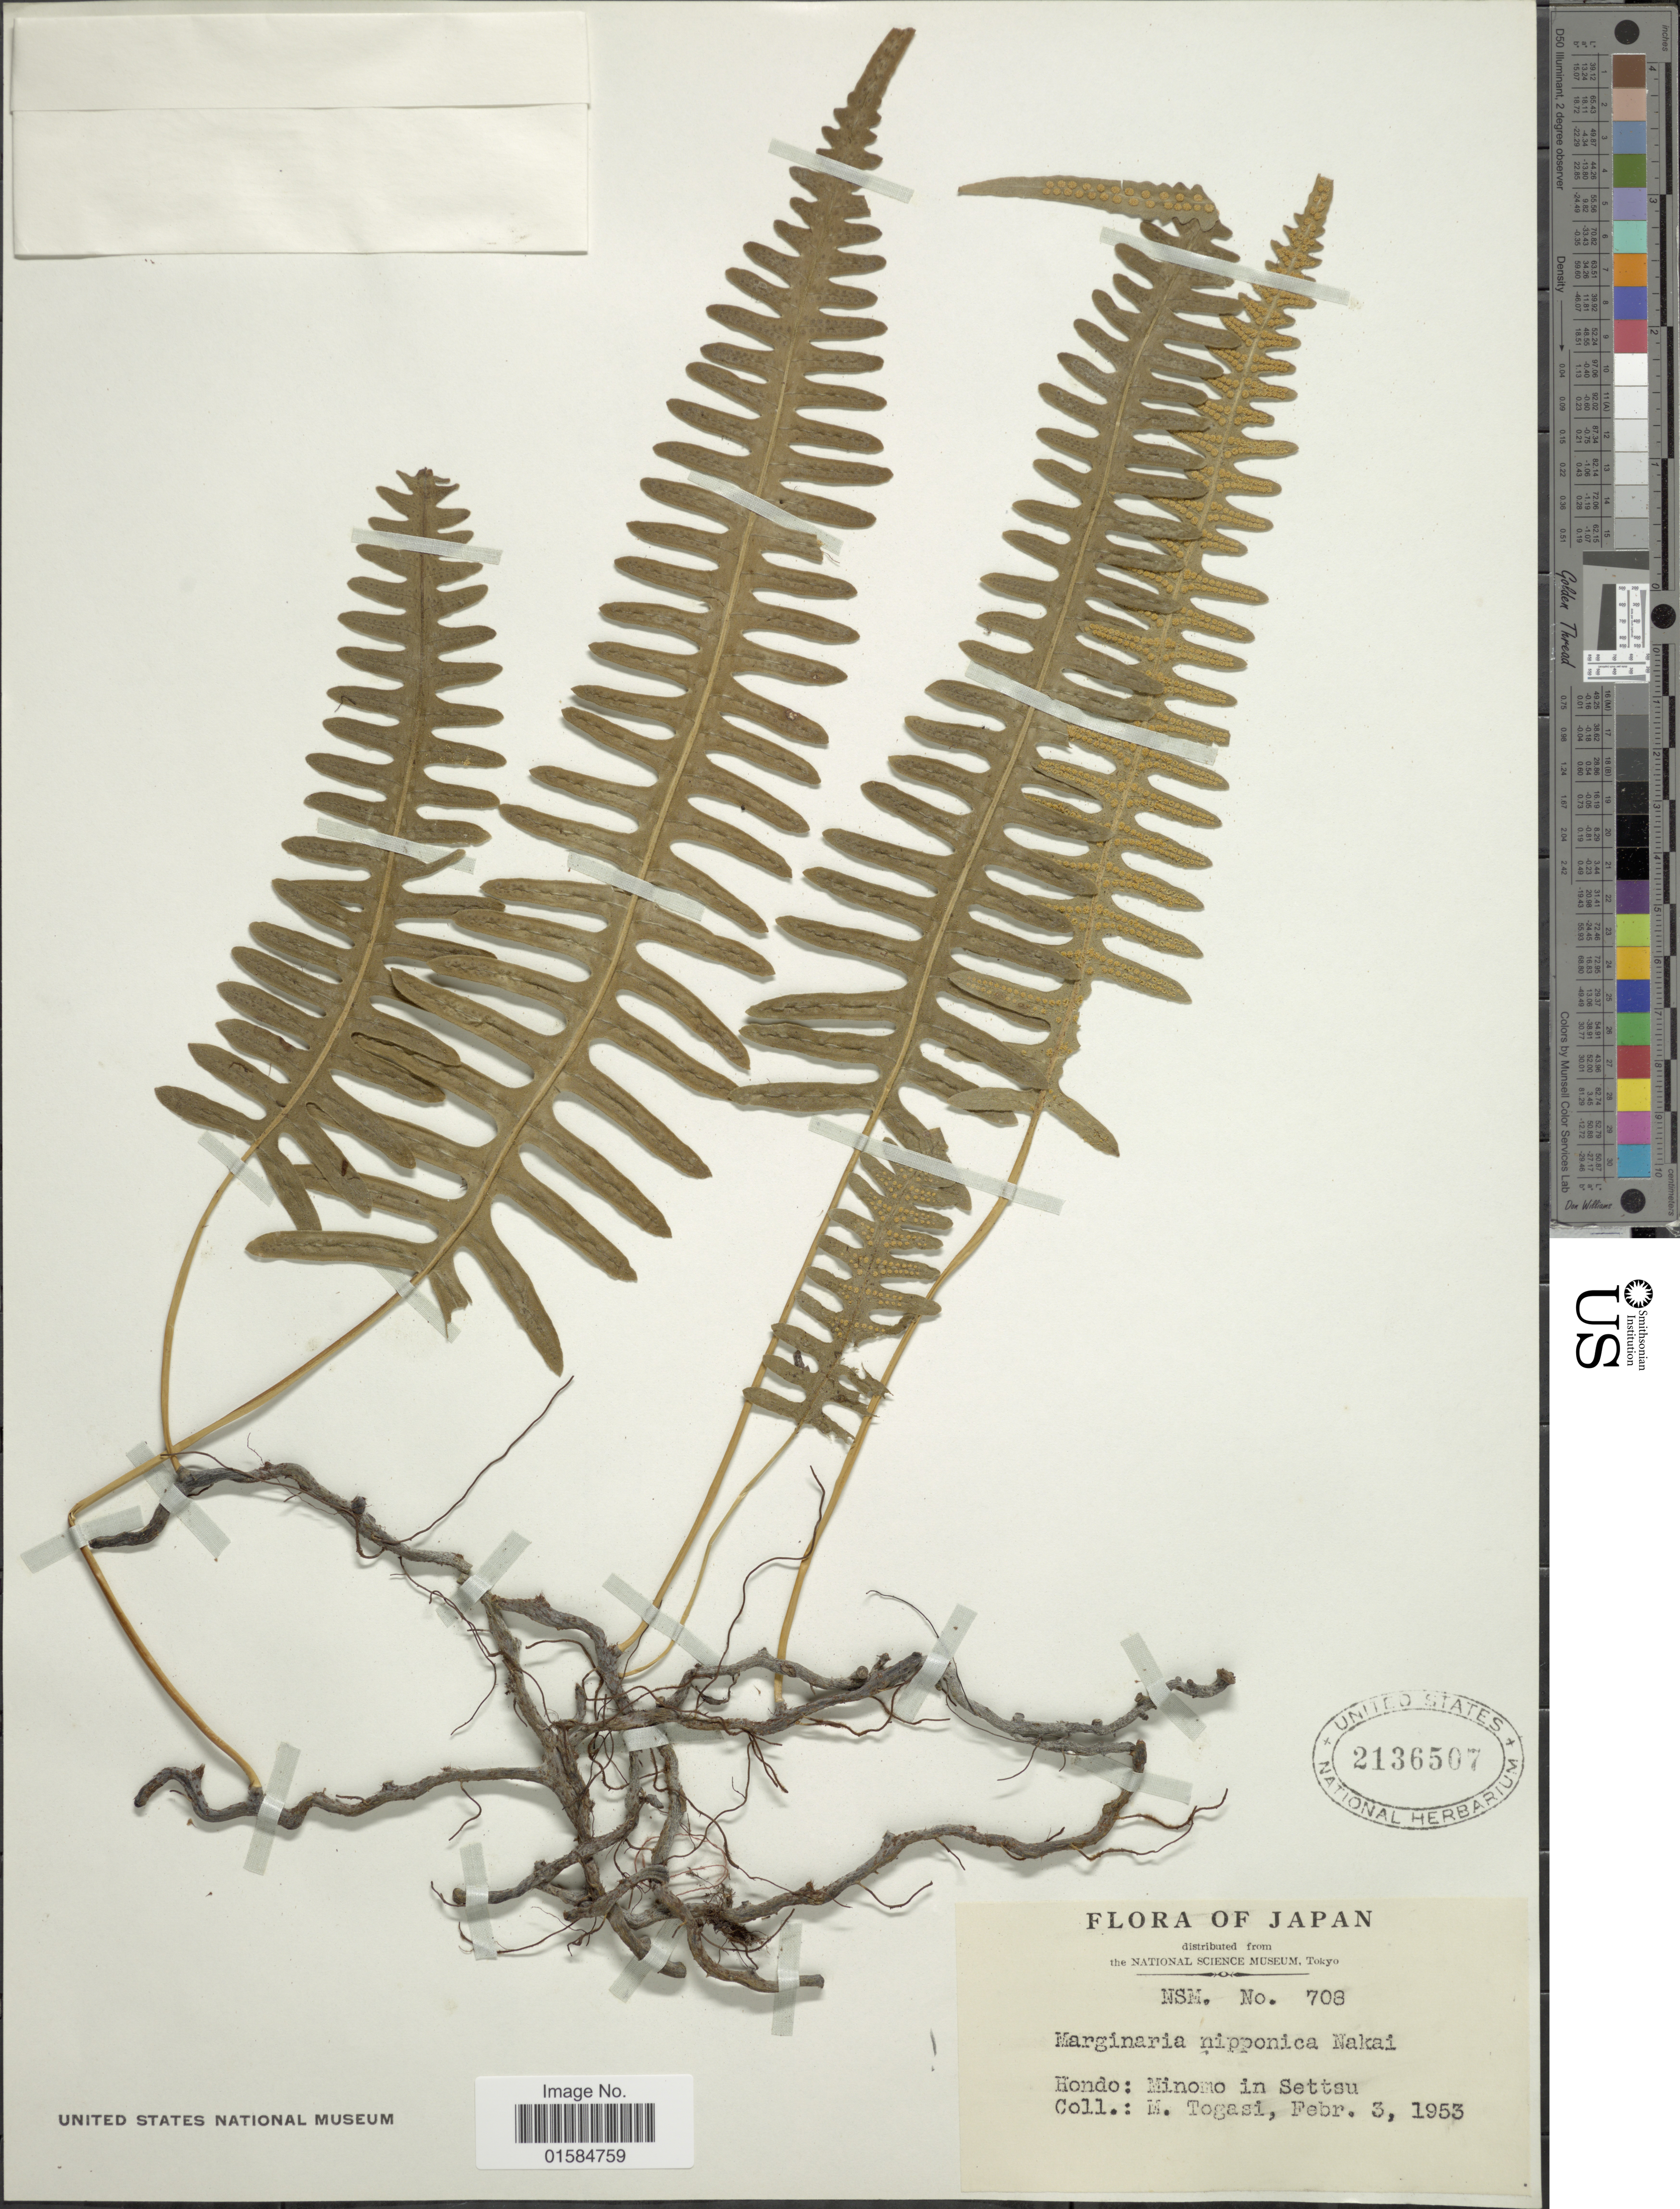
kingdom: Plantae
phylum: Tracheophyta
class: Polypodiopsida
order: Polypodiales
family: Polypodiaceae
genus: Goniophlebium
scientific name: Goniophlebium niponicum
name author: (Mett.) Bedd.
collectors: M. Togasi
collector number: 708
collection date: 1953-02-03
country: Japan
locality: Hondo: Minomo in Settsu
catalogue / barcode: US 2136507